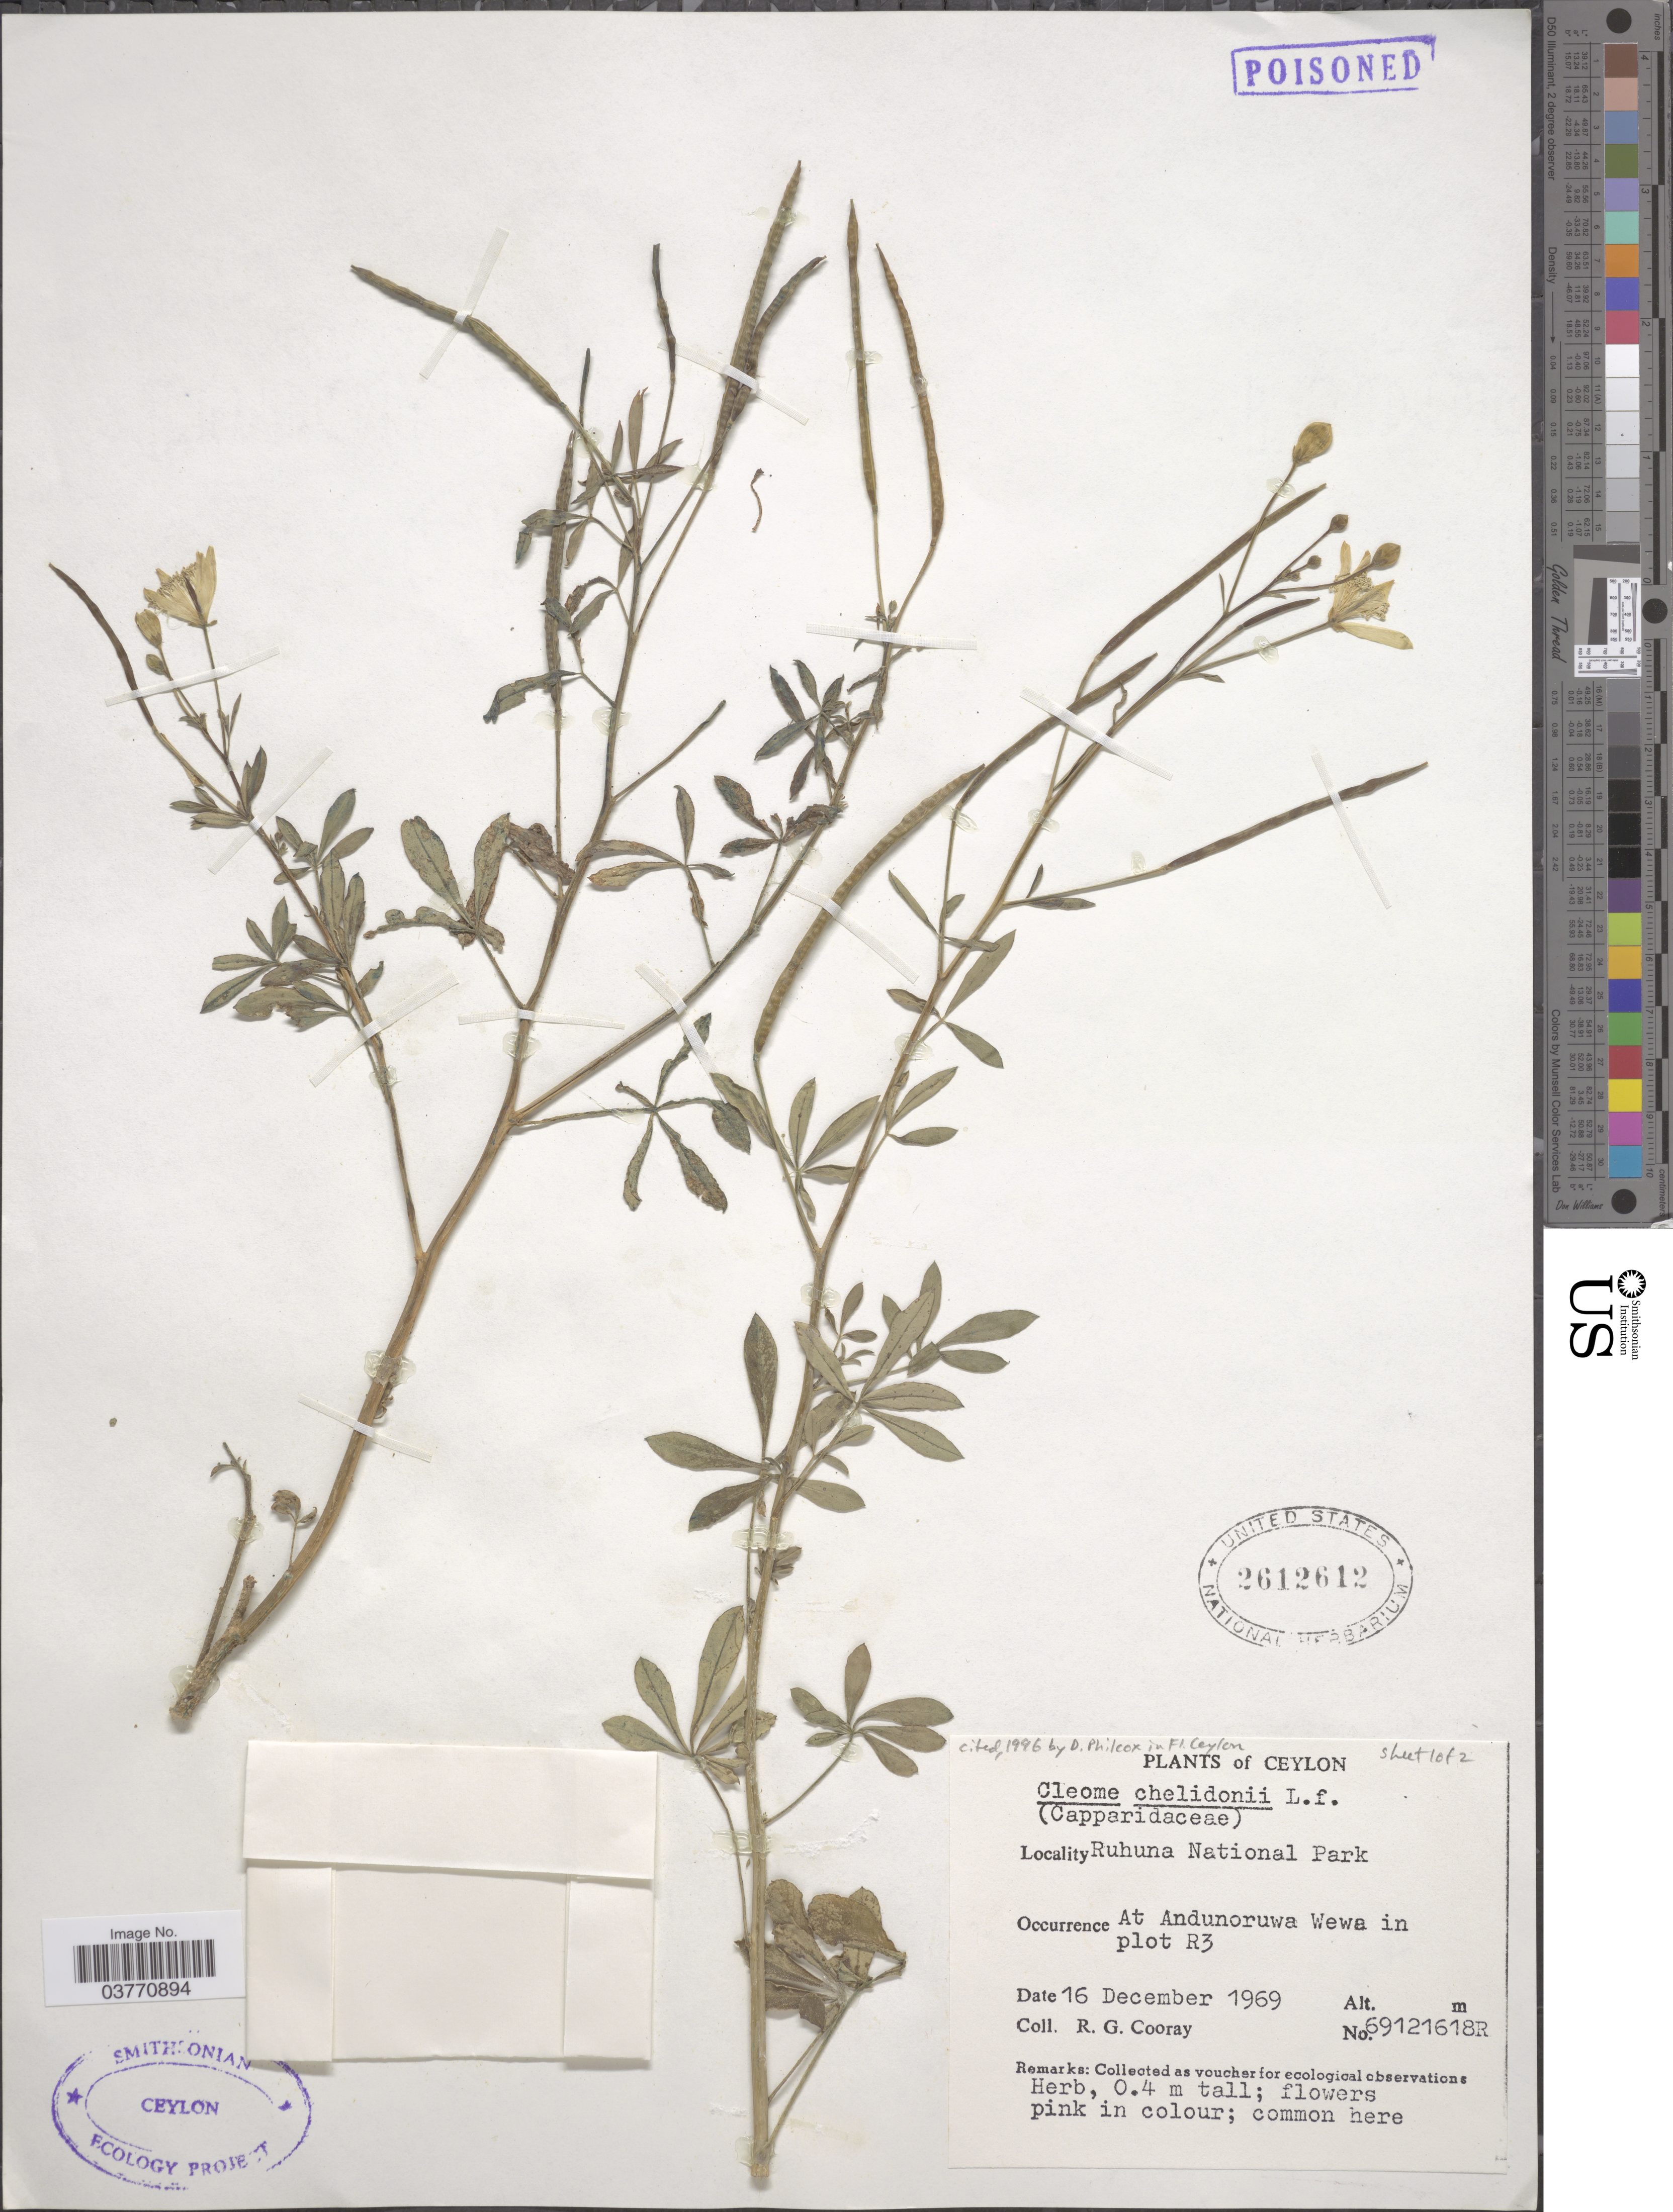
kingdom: Plantae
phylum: Tracheophyta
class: Magnoliopsida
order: Brassicales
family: Cleomaceae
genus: Corynandra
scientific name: Corynandra chelidonii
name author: (L. f.) Cochrane & Iltis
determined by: Strong, M. T., (US), Smithsonian Institution - National Museum of Natural History (UNITED STATES)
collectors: R. Cooray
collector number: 69121618R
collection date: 1969-12-16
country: Sri Lanka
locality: Ceylon. Ruhuna National Park. At Andunoruwa Wewa in plot R3.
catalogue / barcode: US 2612612